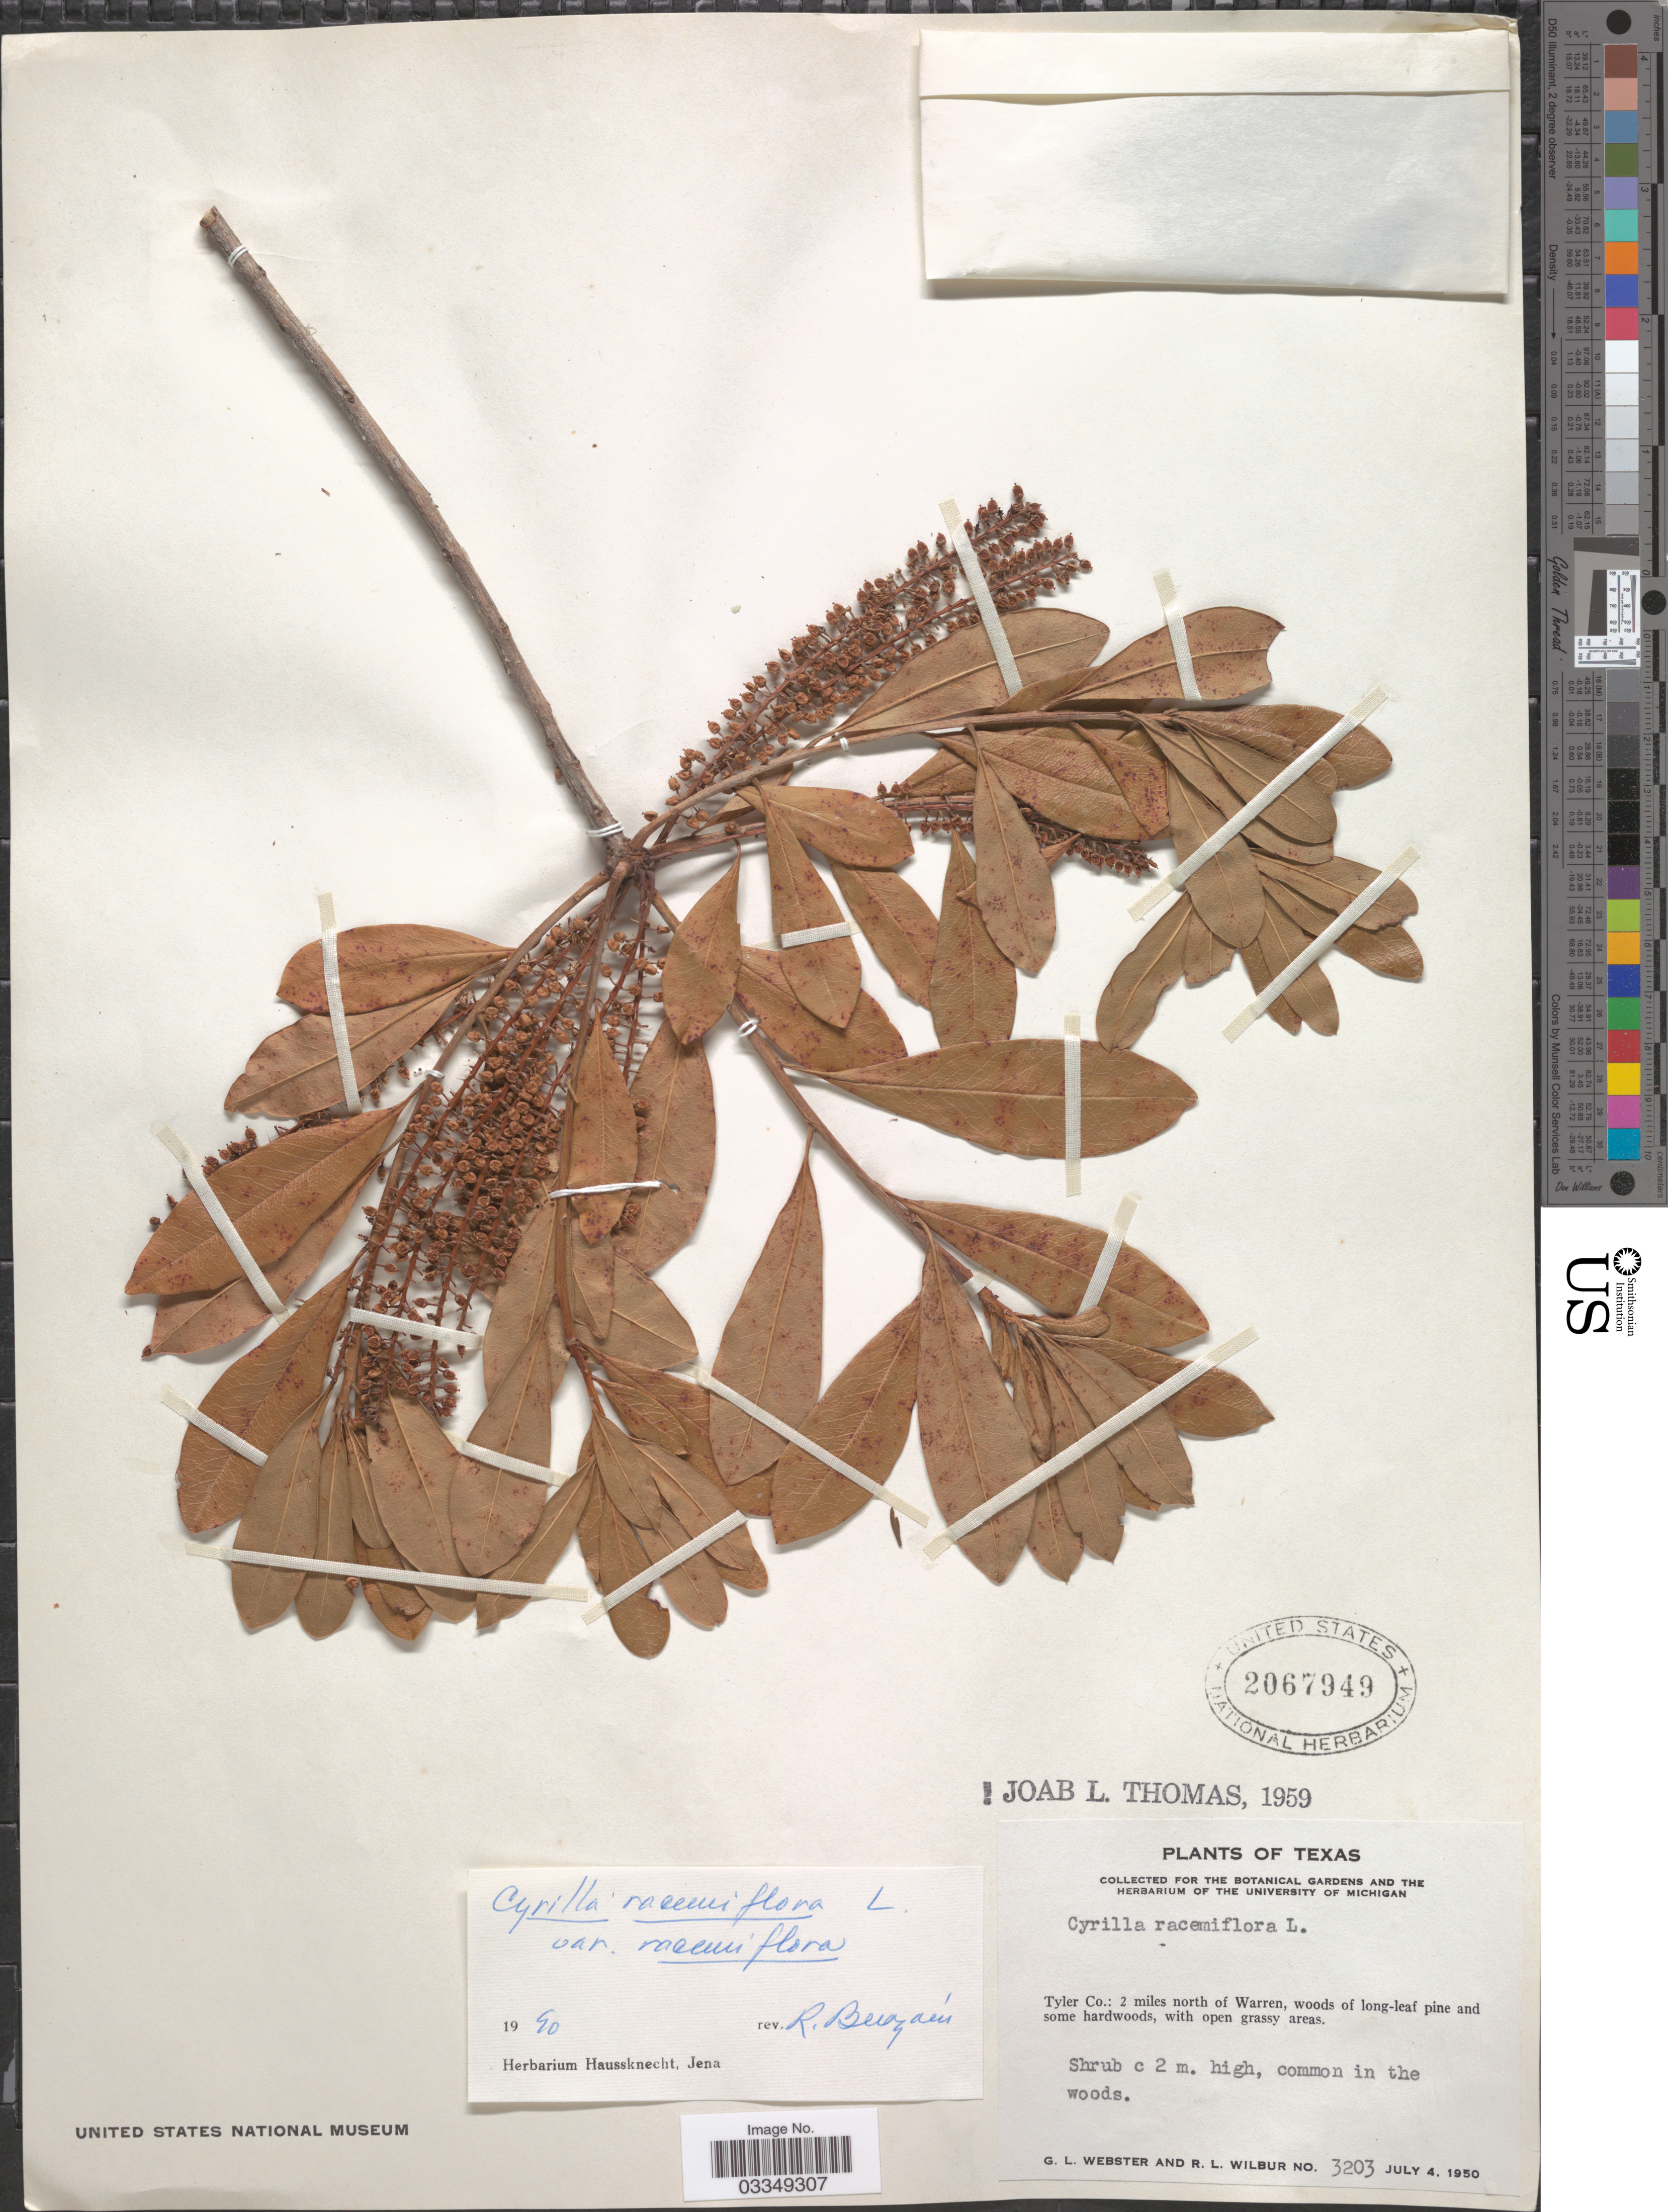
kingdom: Plantae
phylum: Tracheophyta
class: Magnoliopsida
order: Ericales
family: Cyrillaceae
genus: Cyrilla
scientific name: Cyrilla racemiflora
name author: L.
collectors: G. L. Webster & R. L. Wilbur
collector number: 3203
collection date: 1950-07-04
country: United States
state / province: Texas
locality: Tyler Co.: 2 miles north of Warren, woods of long-leaf pine and some harwoods.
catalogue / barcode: US 2067949